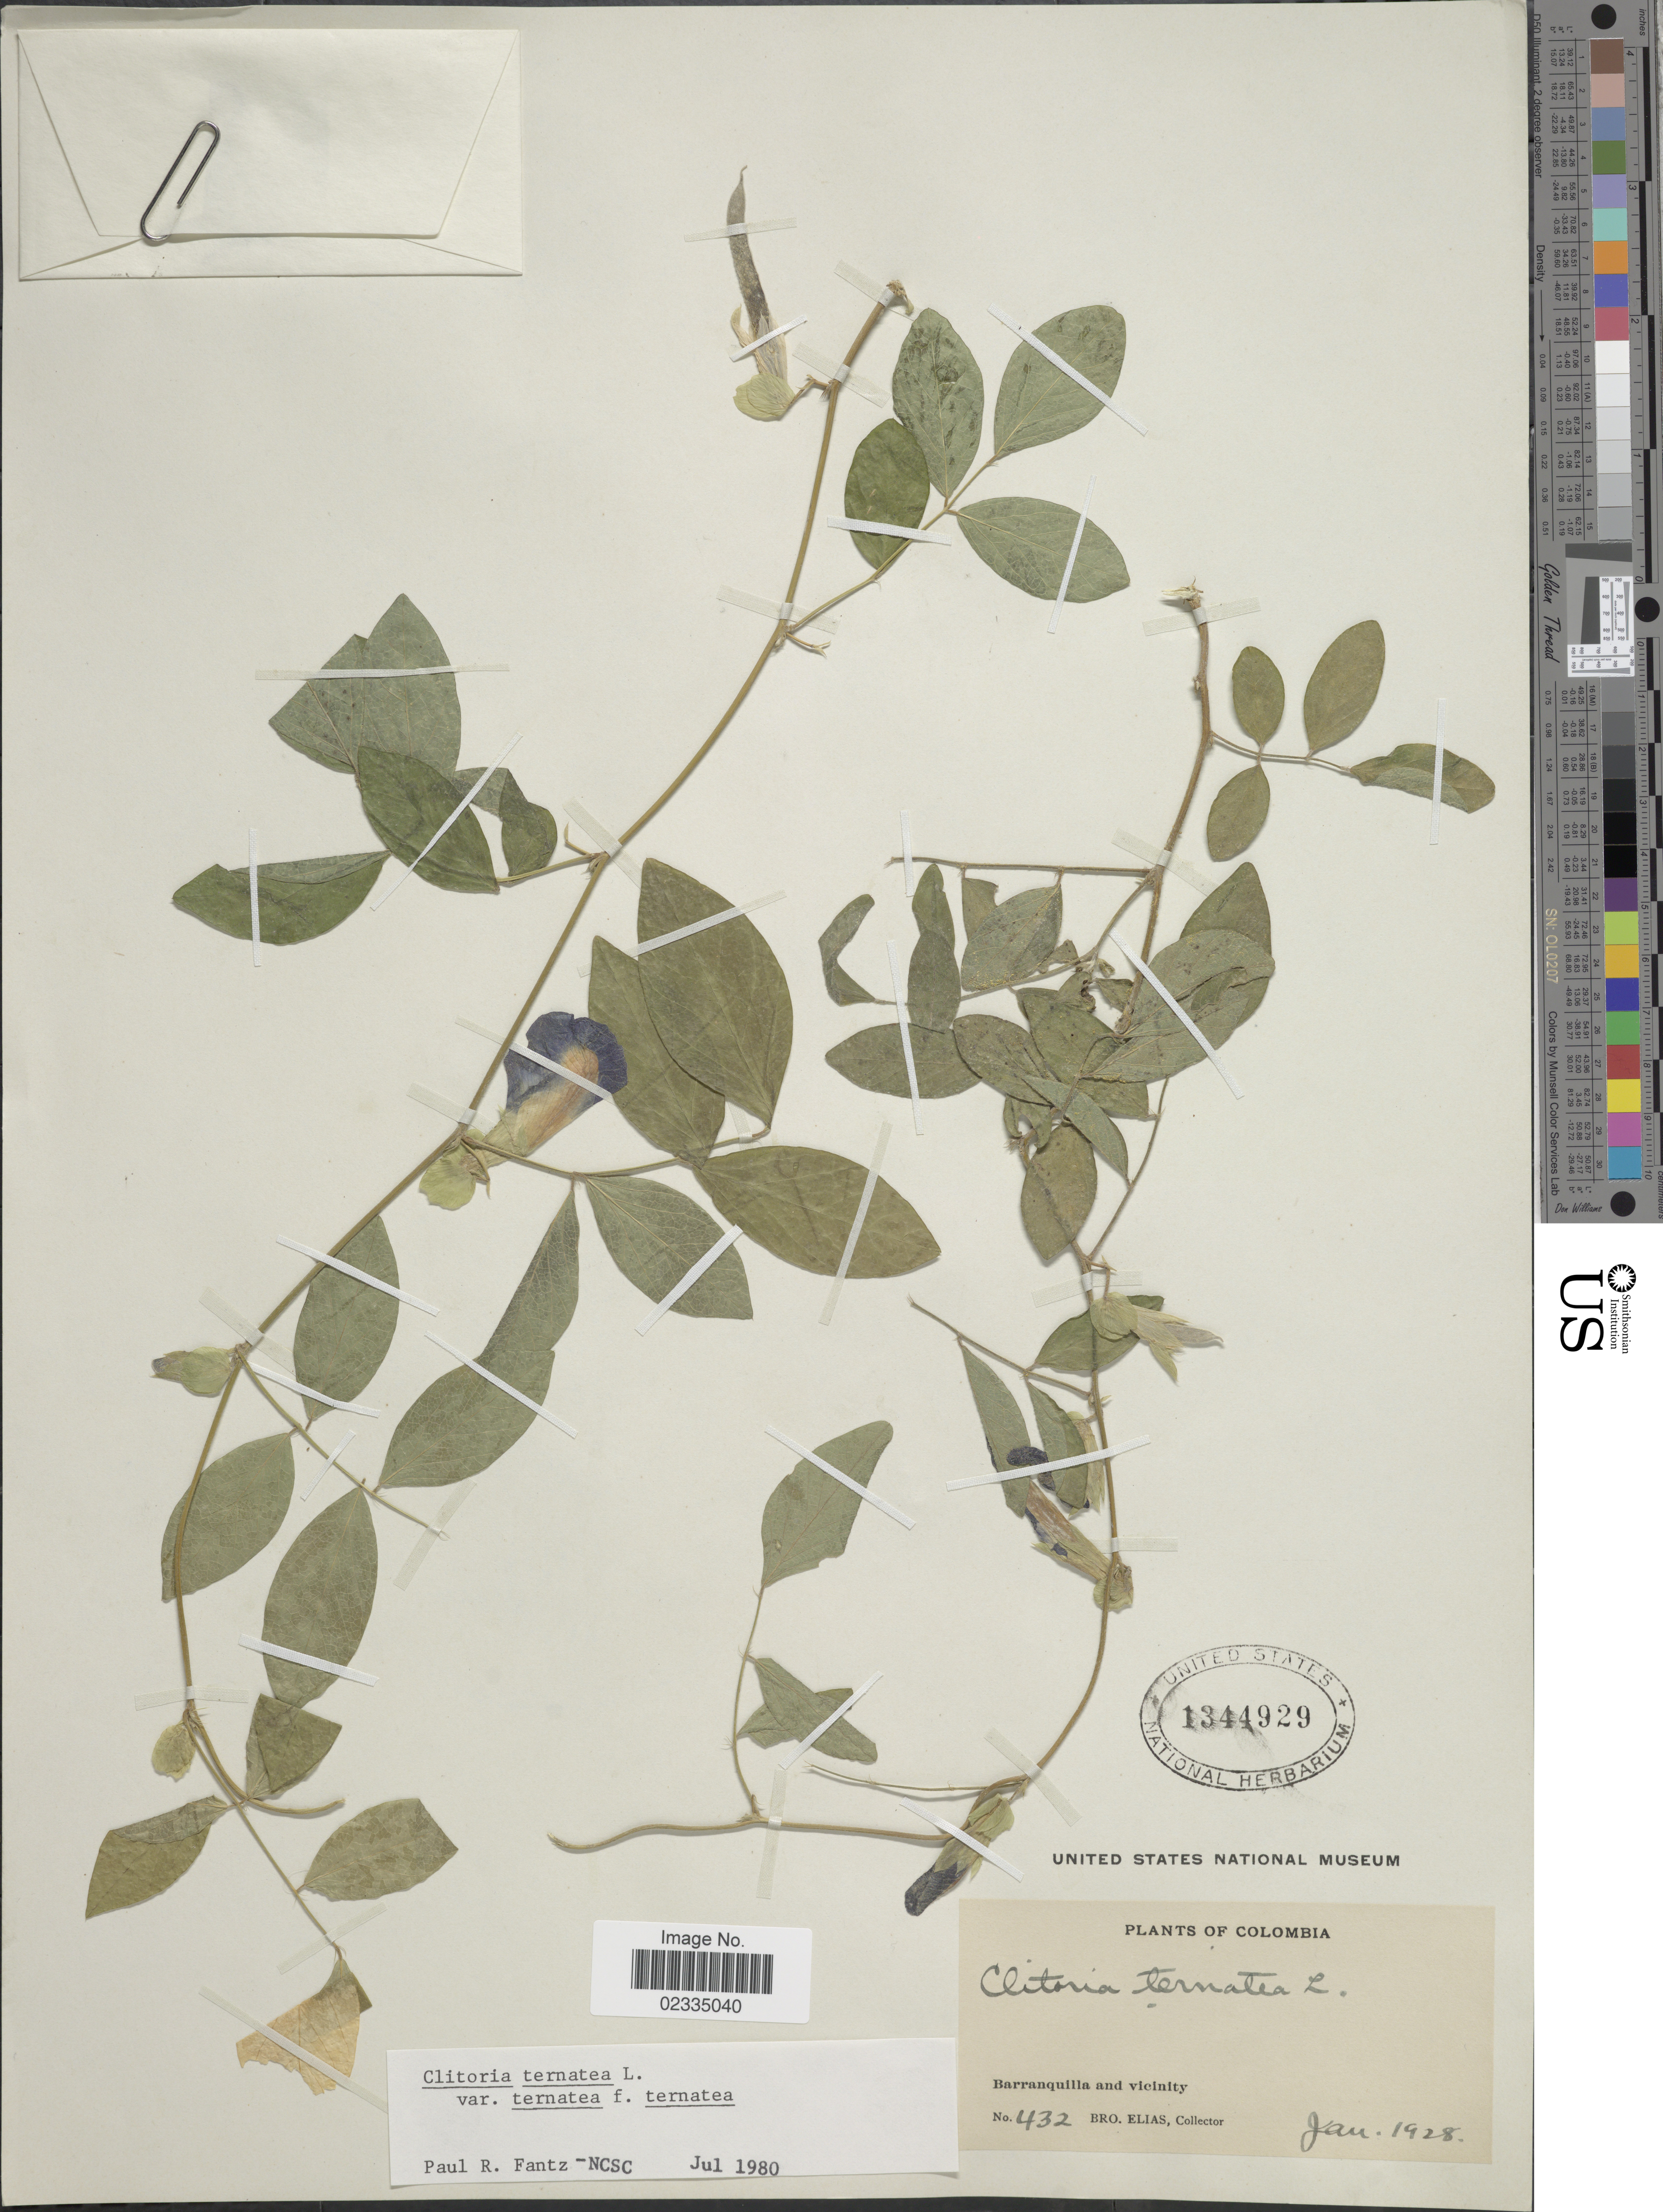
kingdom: Plantae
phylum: Tracheophyta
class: Magnoliopsida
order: Fabales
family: Fabaceae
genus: Clitoria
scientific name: Clitoria ternatea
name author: L.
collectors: Bro. Elias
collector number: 432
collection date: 1928-01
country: Colombia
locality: Barranquilla and vicinity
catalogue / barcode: US 1344929